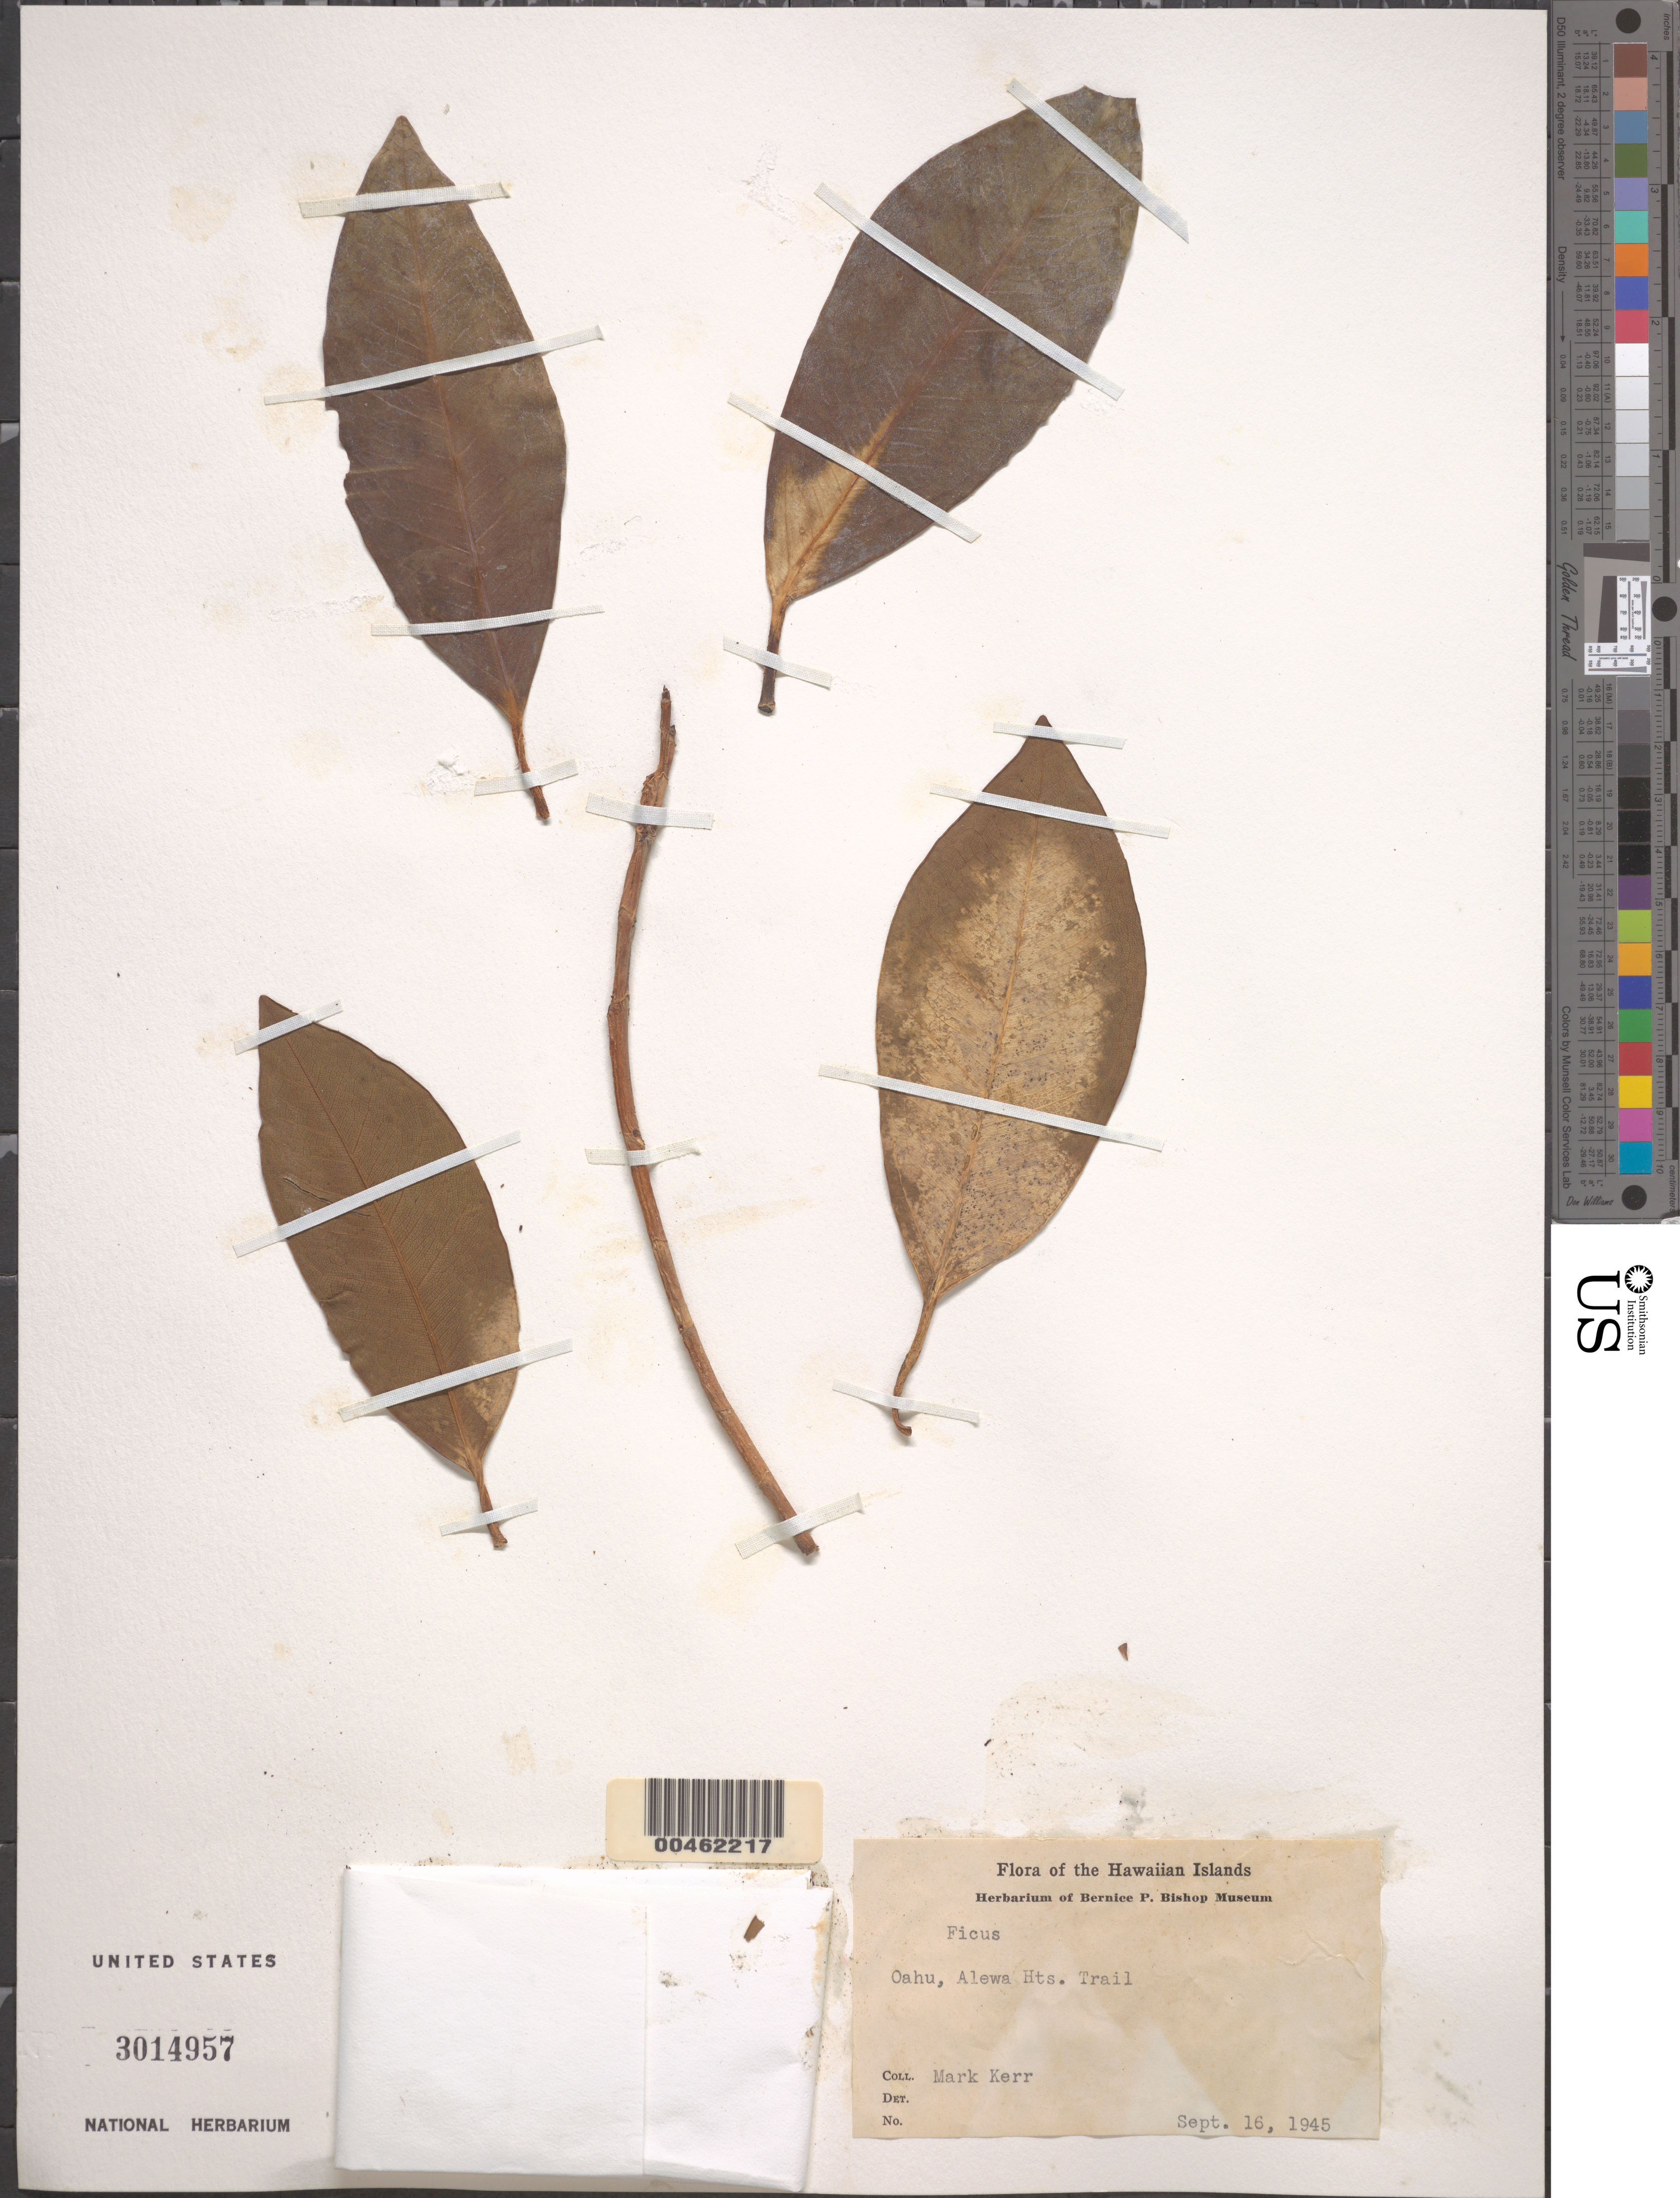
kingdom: Plantae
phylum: Tracheophyta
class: Magnoliopsida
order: Rosales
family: Moraceae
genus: Ficus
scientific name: Ficus sp.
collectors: M. E. Kerr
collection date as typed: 16 Sep 1945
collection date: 1945-09-16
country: United States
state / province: Hawaii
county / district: Honolulu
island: Oahu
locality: Alewa Hts. Trail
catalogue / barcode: US 3014957